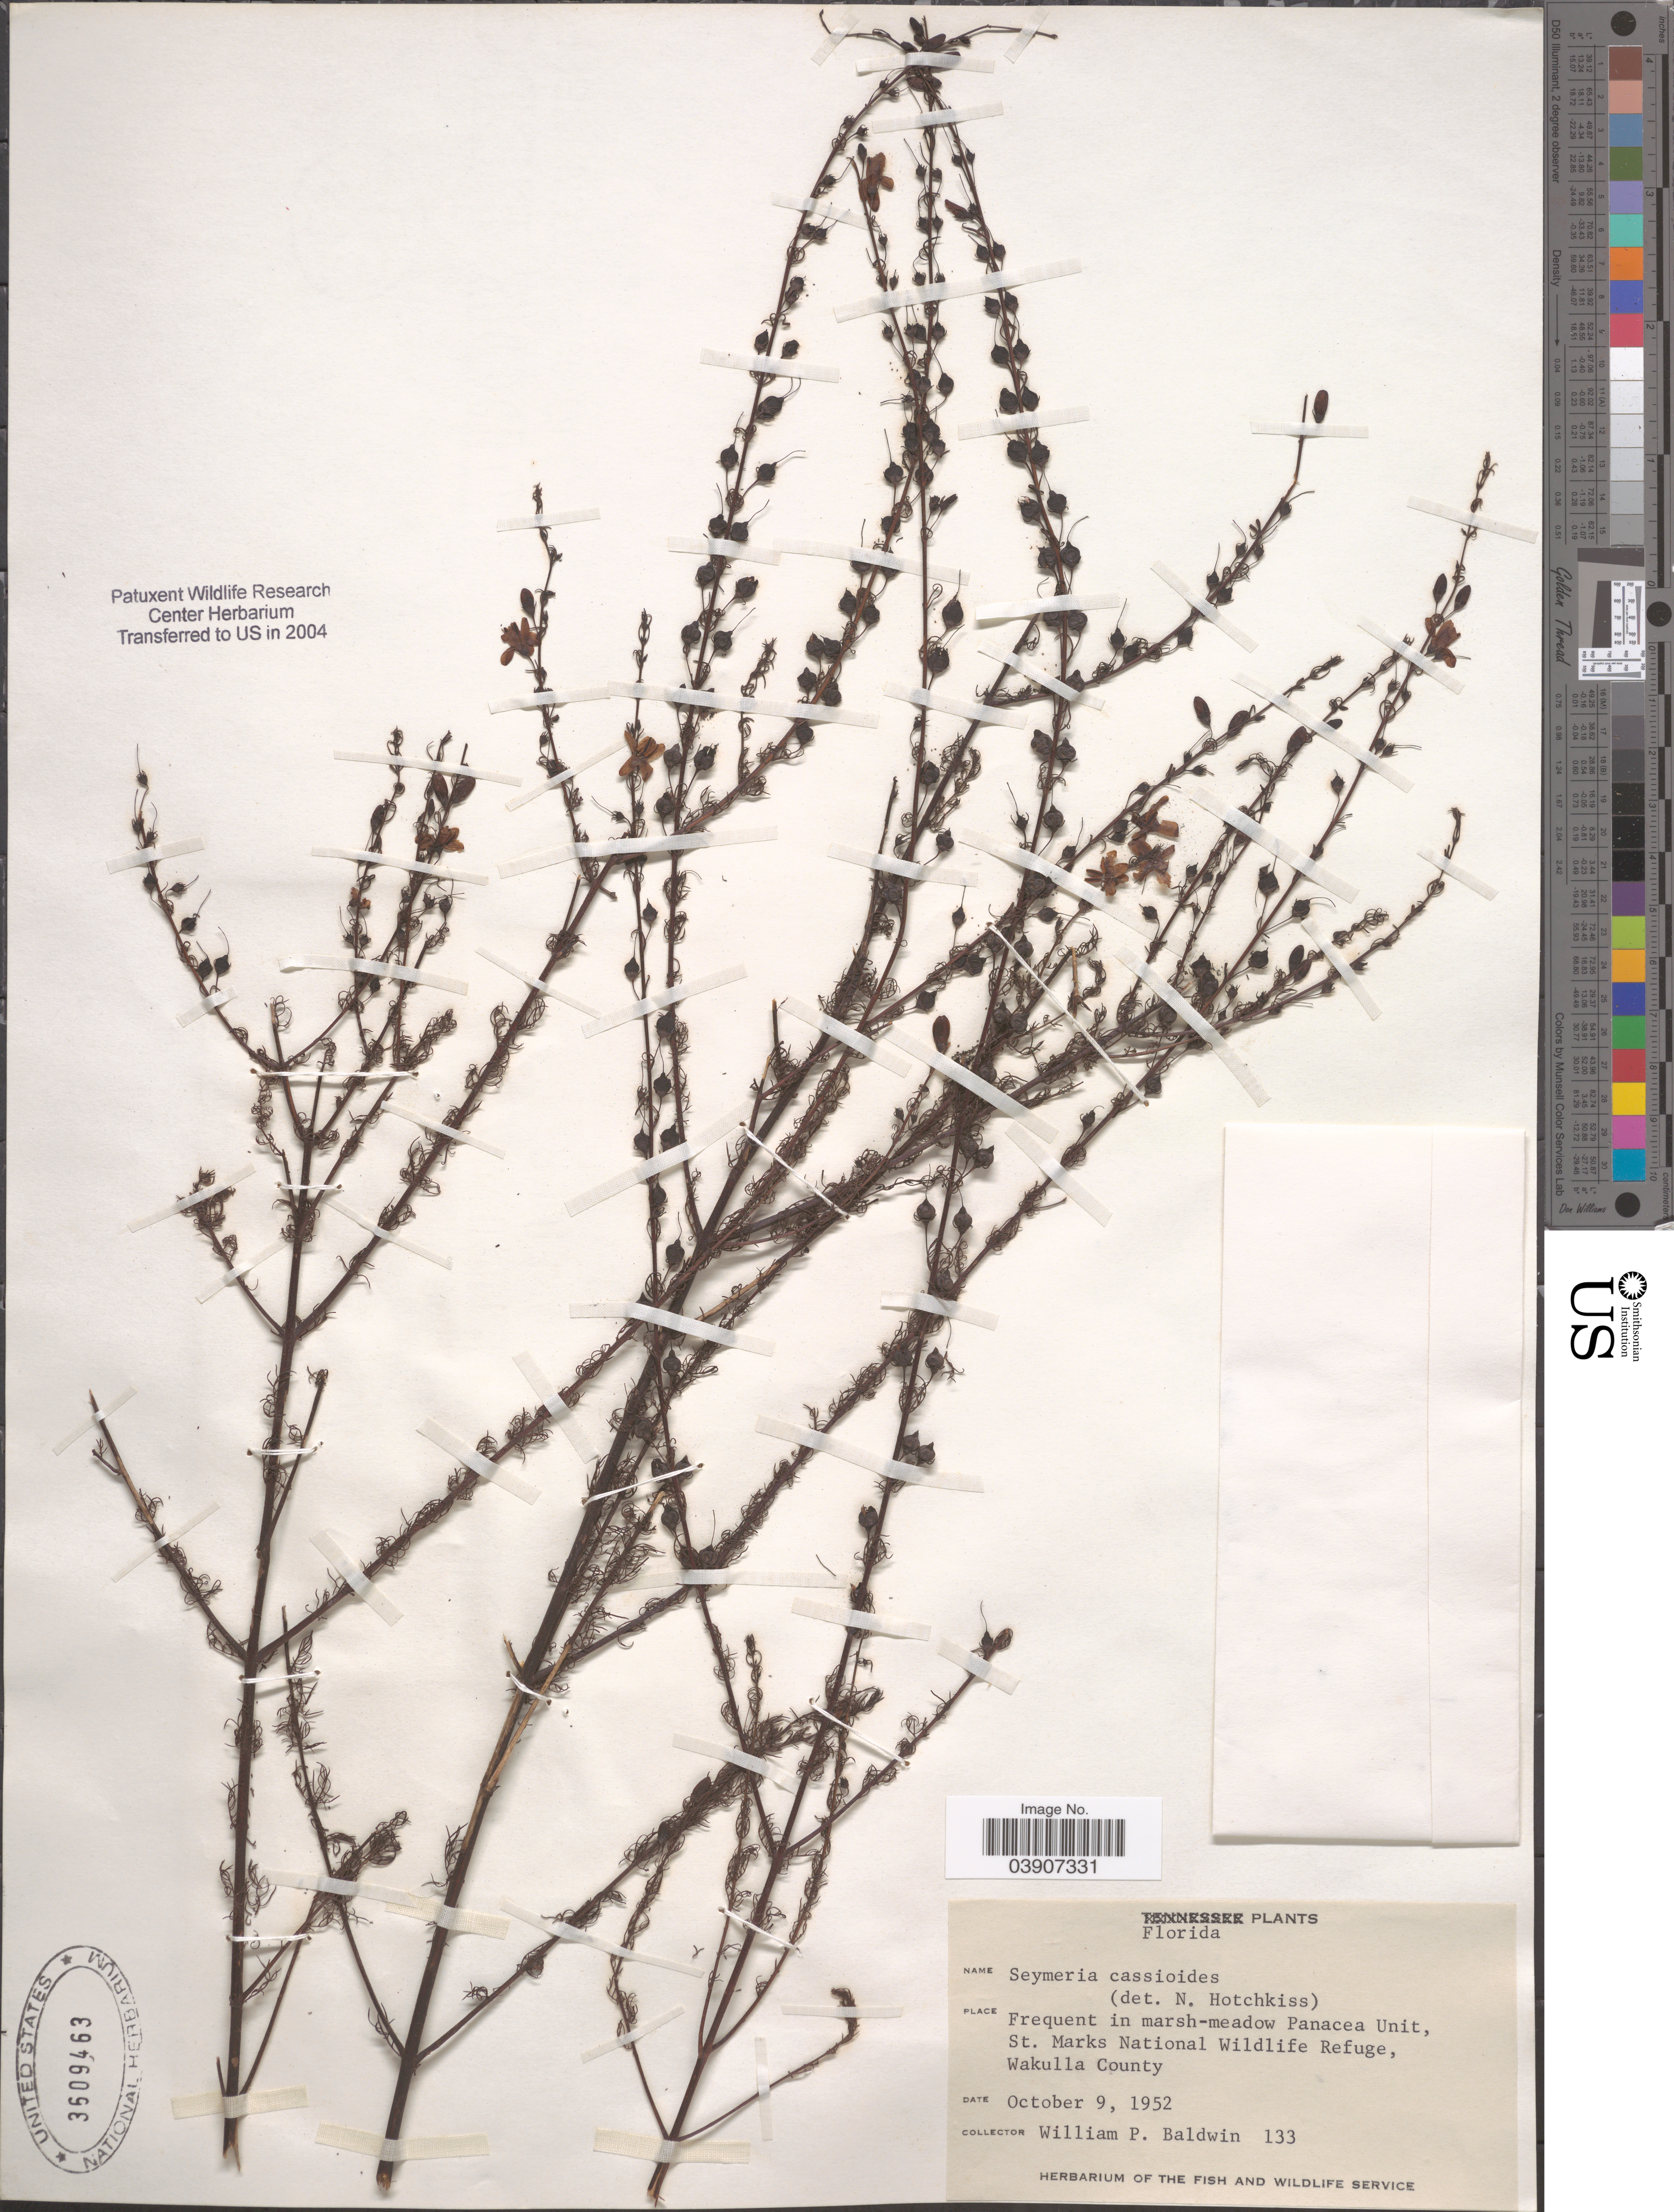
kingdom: Plantae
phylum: Tracheophyta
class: Magnoliopsida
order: Lamiales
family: Orobanchaceae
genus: Seymeria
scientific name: Seymeria cassioides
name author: (J.F. Gmel.) S.F. Blake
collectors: W. Baldwin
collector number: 133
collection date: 1952-10-09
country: United States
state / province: Florida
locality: Frequent in marsh-meadow Panacea Unit, St. Marks National Wildlife Refuge, Wakulla County.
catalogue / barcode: US 3609463